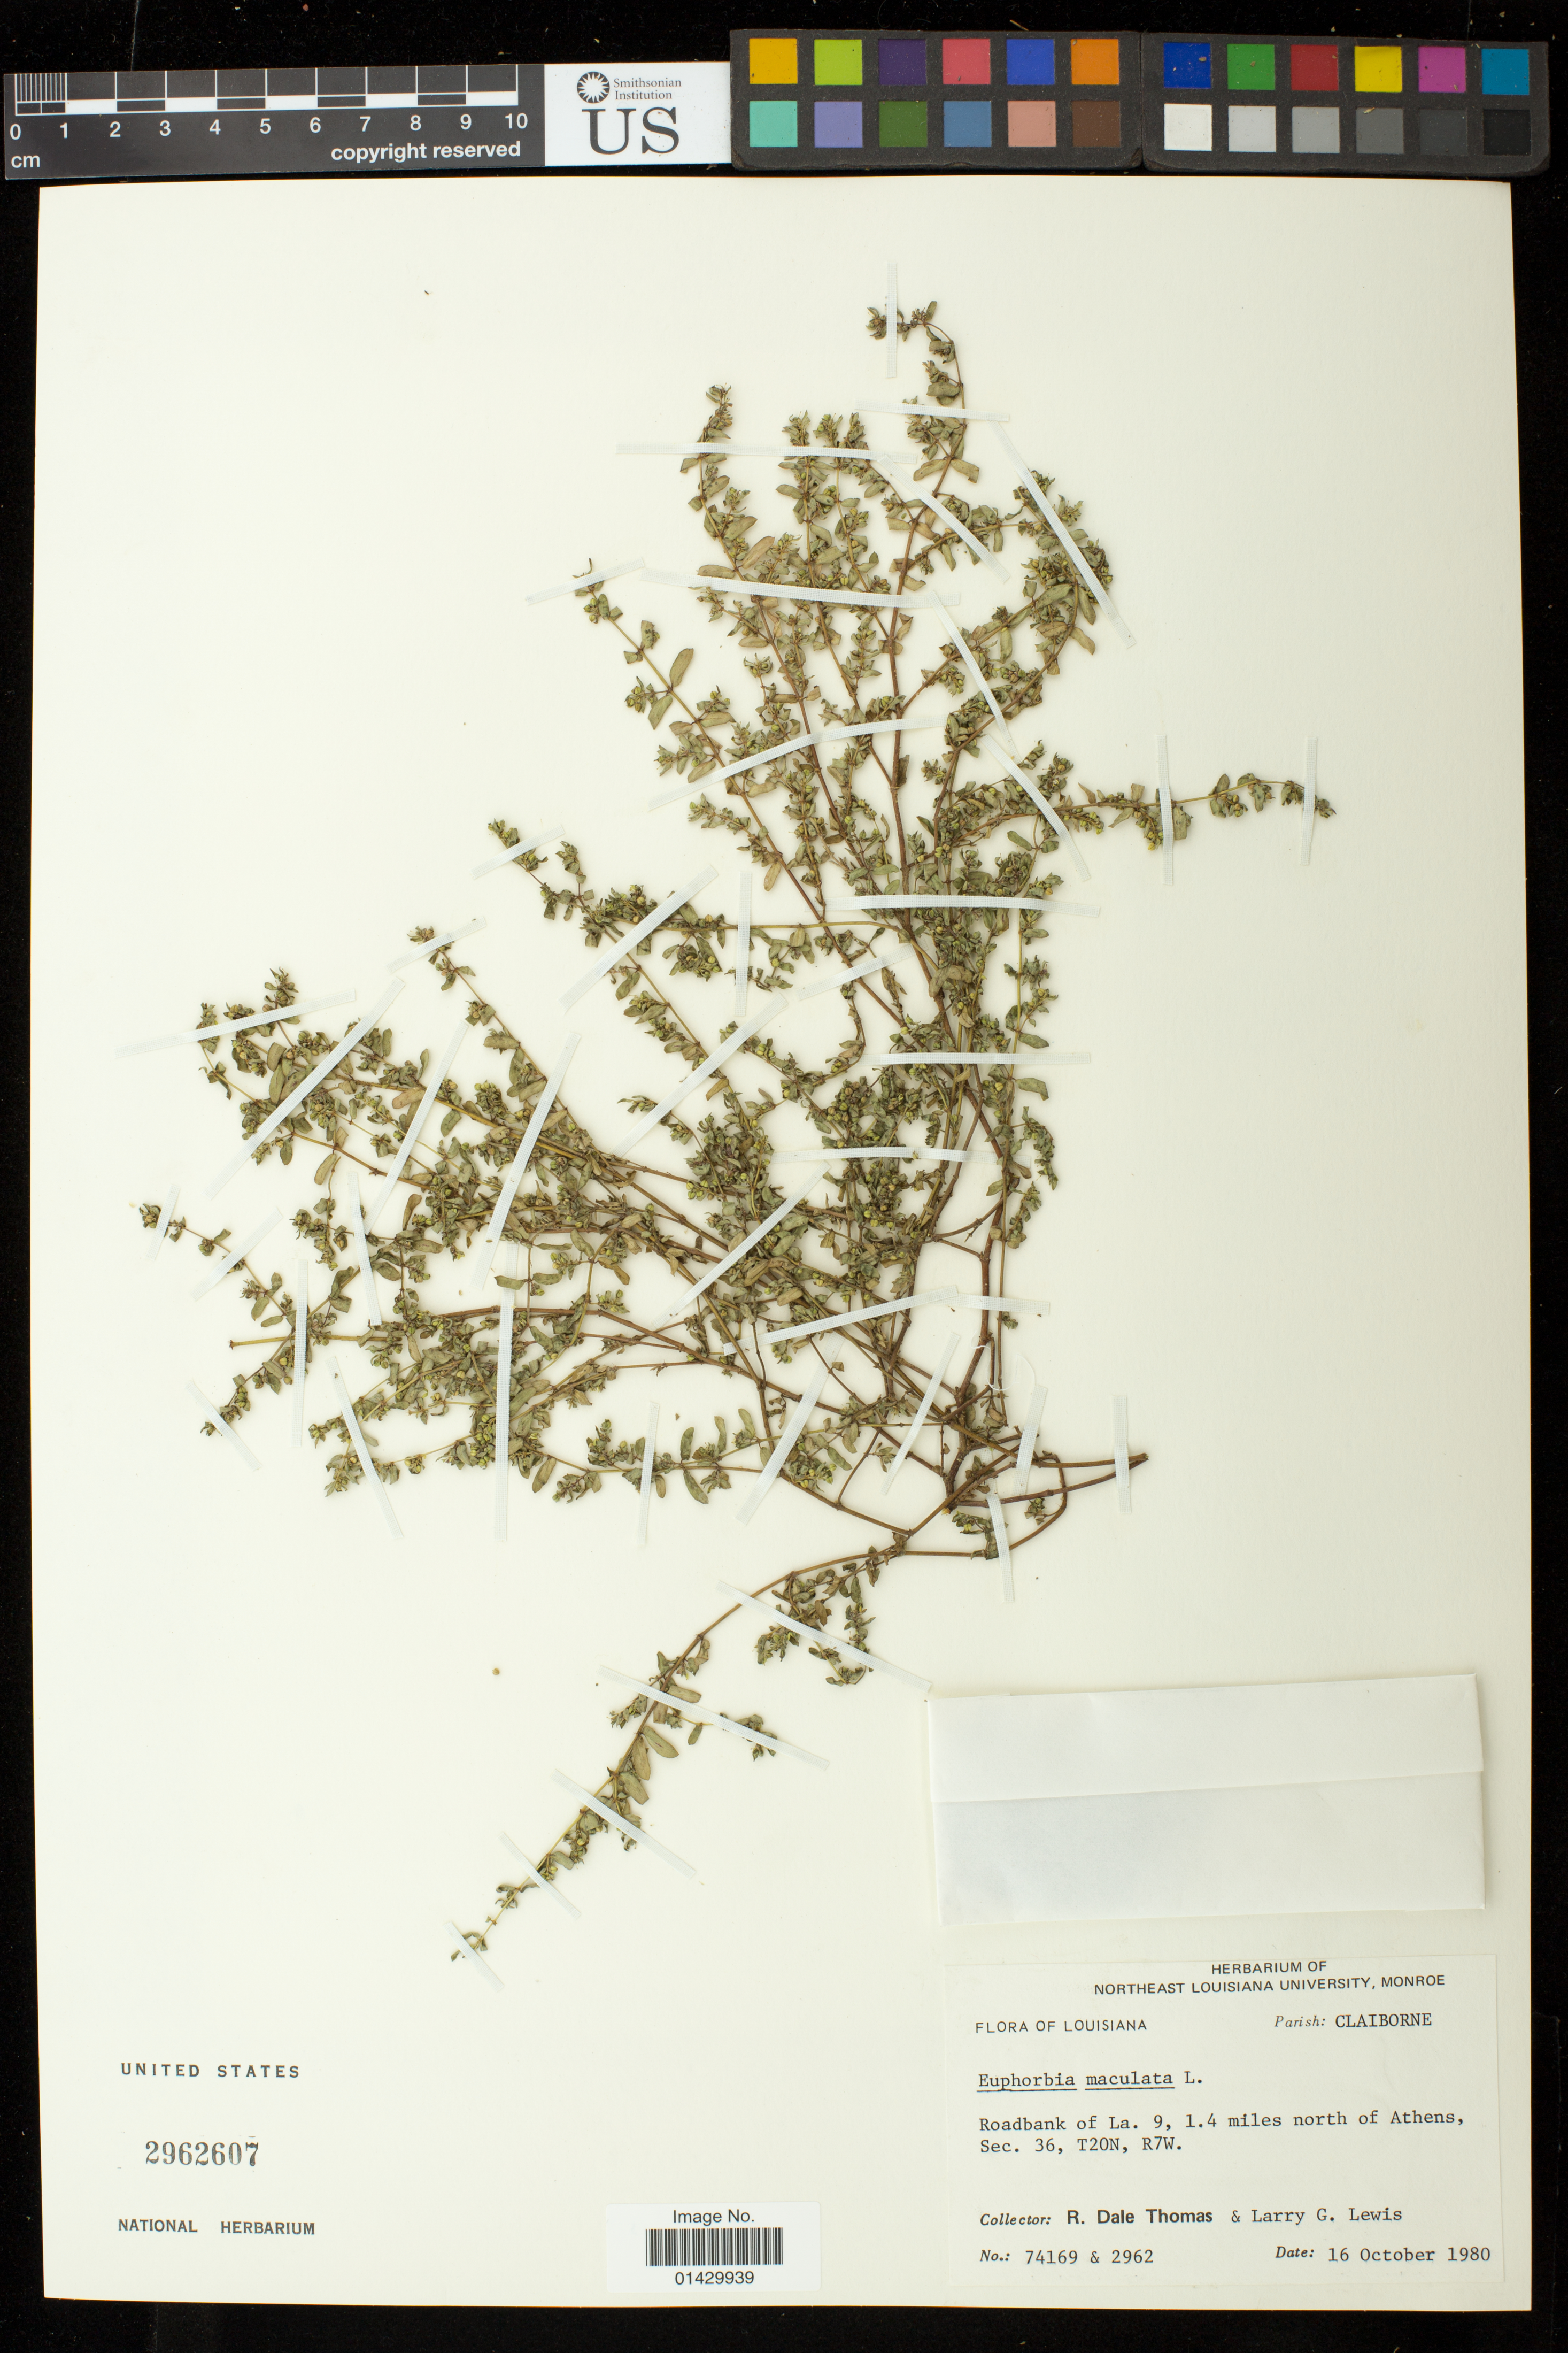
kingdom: Plantae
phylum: Tracheophyta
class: Magnoliopsida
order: Malpighiales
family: Euphorbiaceae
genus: Euphorbia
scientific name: Euphorbia maculata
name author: L.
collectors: R. Thomas & L. Lewis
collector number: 74169 & 2962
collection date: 1980-10-16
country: United States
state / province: Louisiana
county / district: Claiborne Parish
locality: Roadbank of La. 9, 1.4 miles north of Athens, Sec. 36, T20N, R7W.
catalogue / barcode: US 2962607